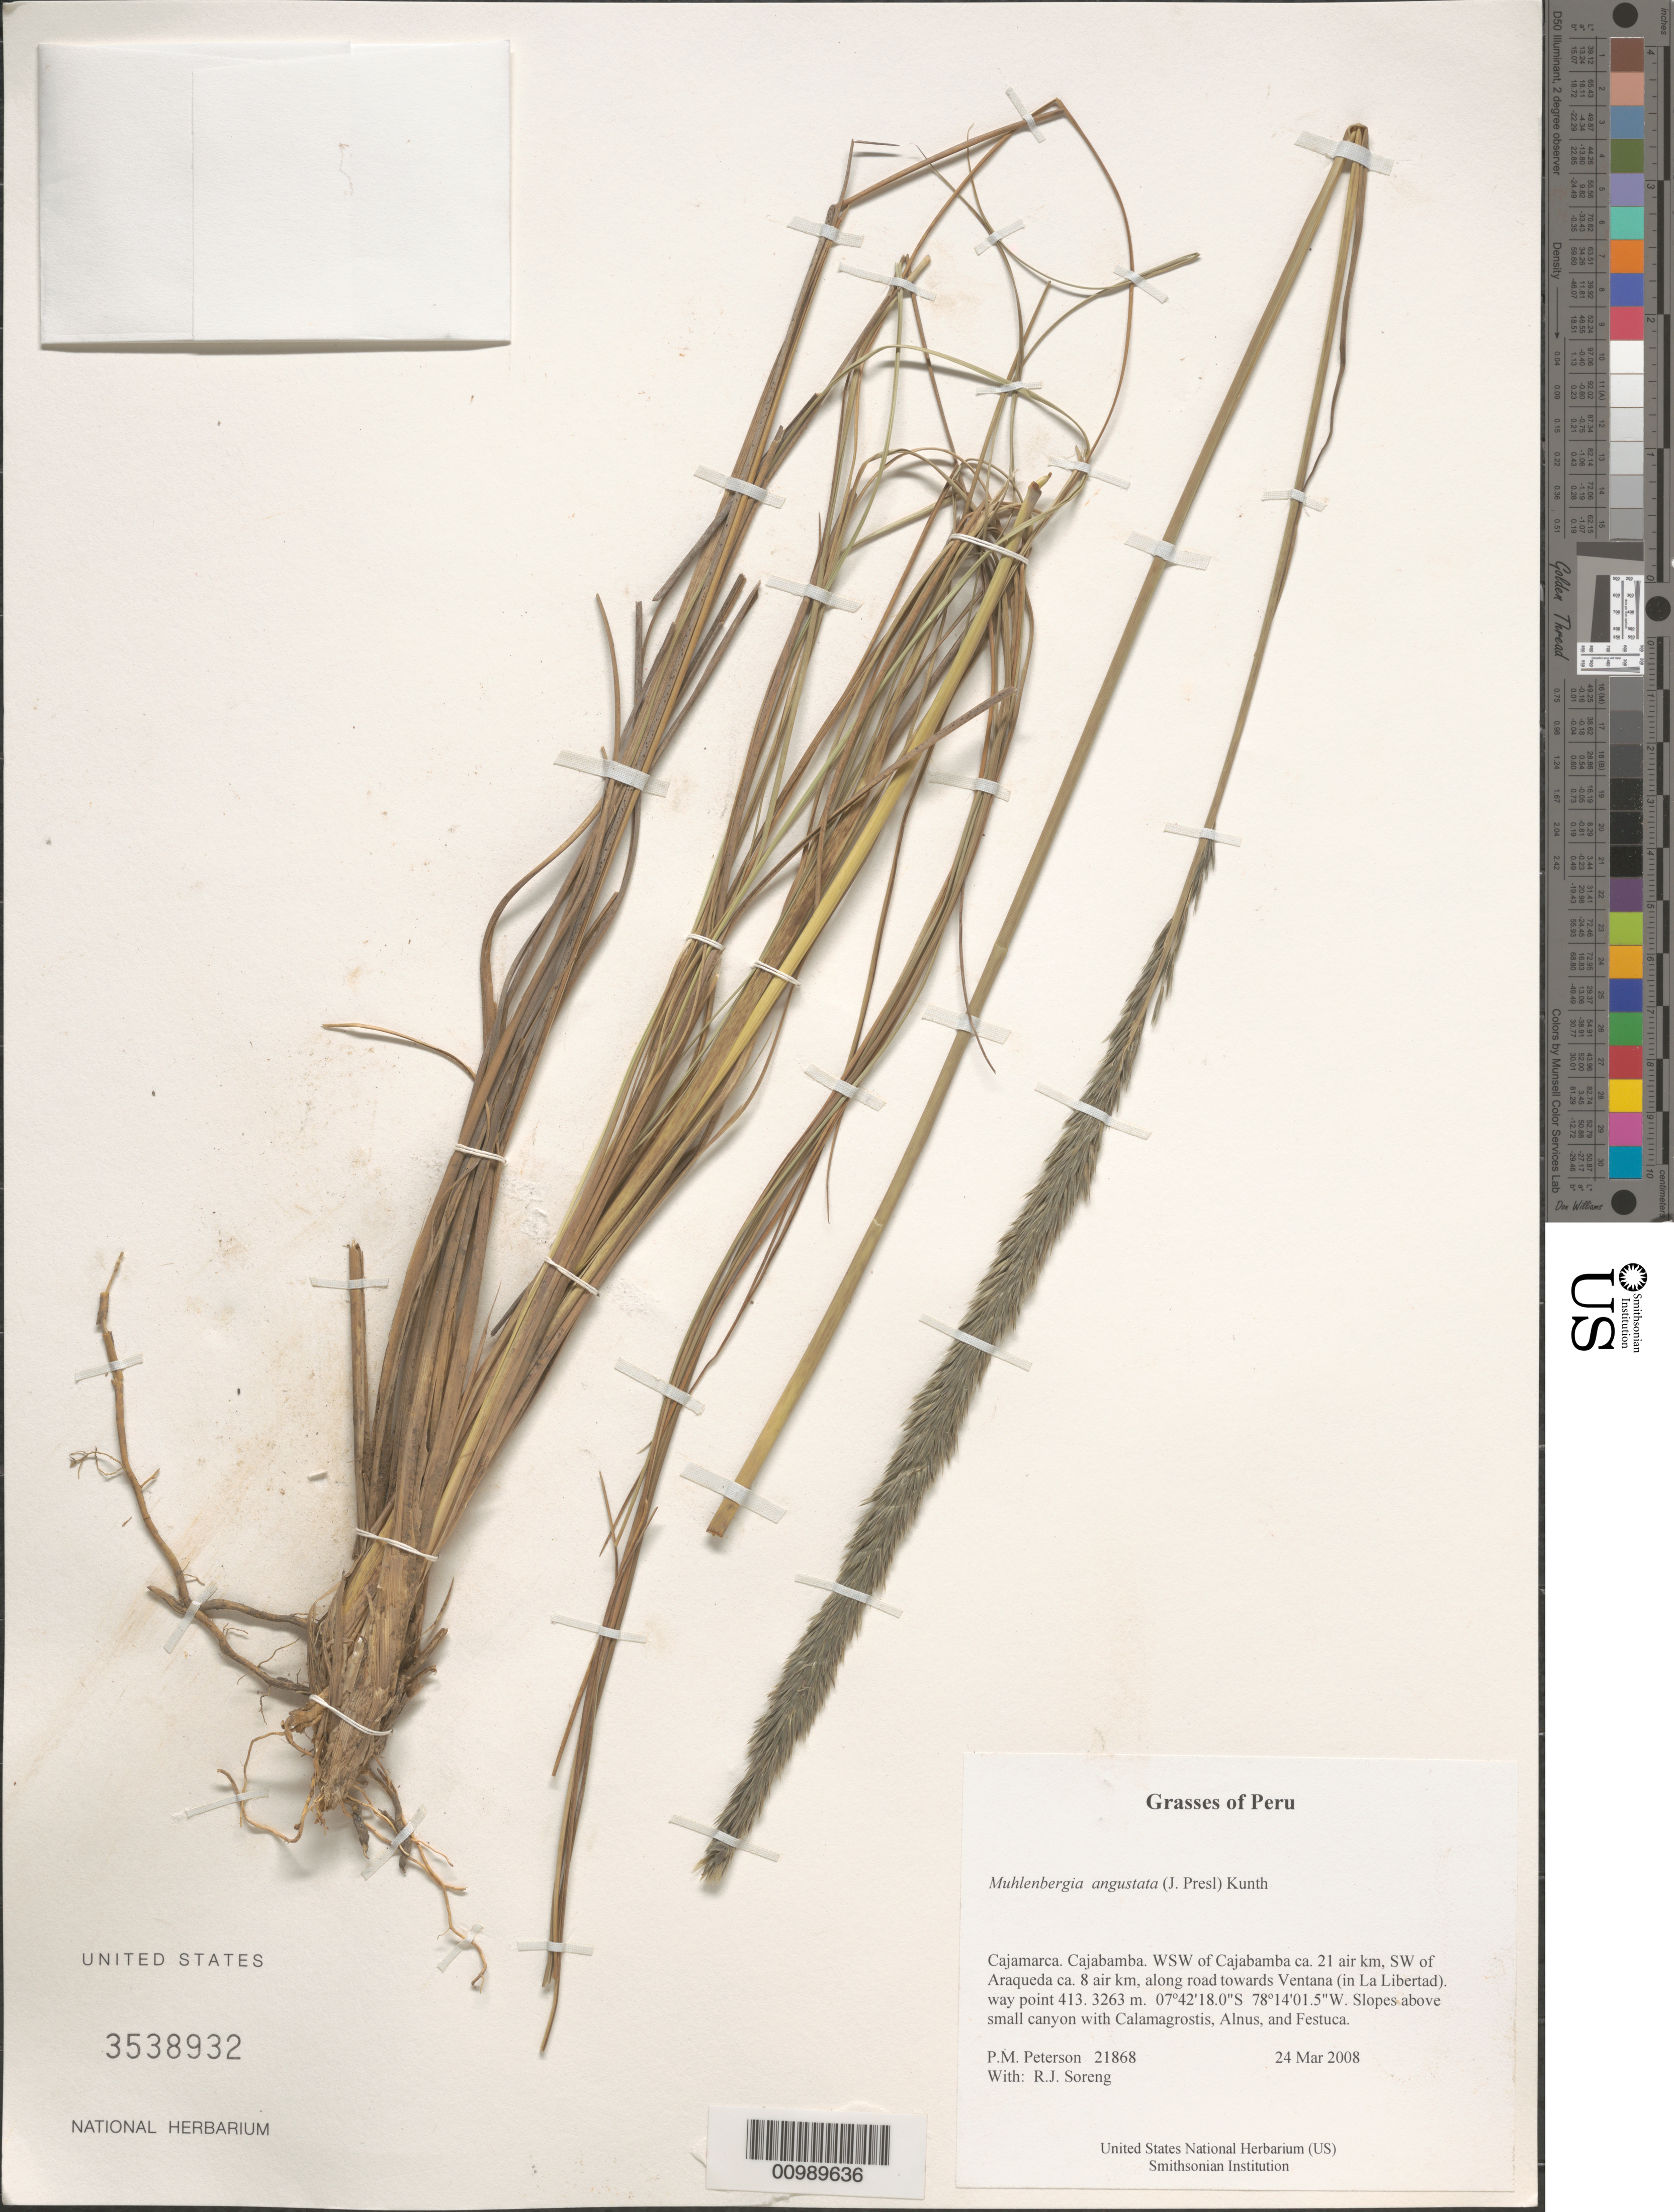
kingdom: Plantae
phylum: Tracheophyta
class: Liliopsida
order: Poales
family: Poaceae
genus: Muhlenbergia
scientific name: Muhlenbergia coerulea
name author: (Griseb.) Mez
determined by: Peterson, Paul M., (BOT), Smithsonian Institution - National Museum of Natural History (UNITED STATES)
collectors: P. M. Peterson & R. J. Soreng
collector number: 21868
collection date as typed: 24 Mar 2008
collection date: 2008-03-24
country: Peru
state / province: Cajamarca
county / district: Cajabamba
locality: WSW of Cajabamba ca. 21 air km, SW of Araqueda ca. 8 air km, along road towards Ventana (in La Libertad)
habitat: Slopes above small canyon with Calamagrostis, Alnus, and Festuca.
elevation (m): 3263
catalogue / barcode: US 3538932